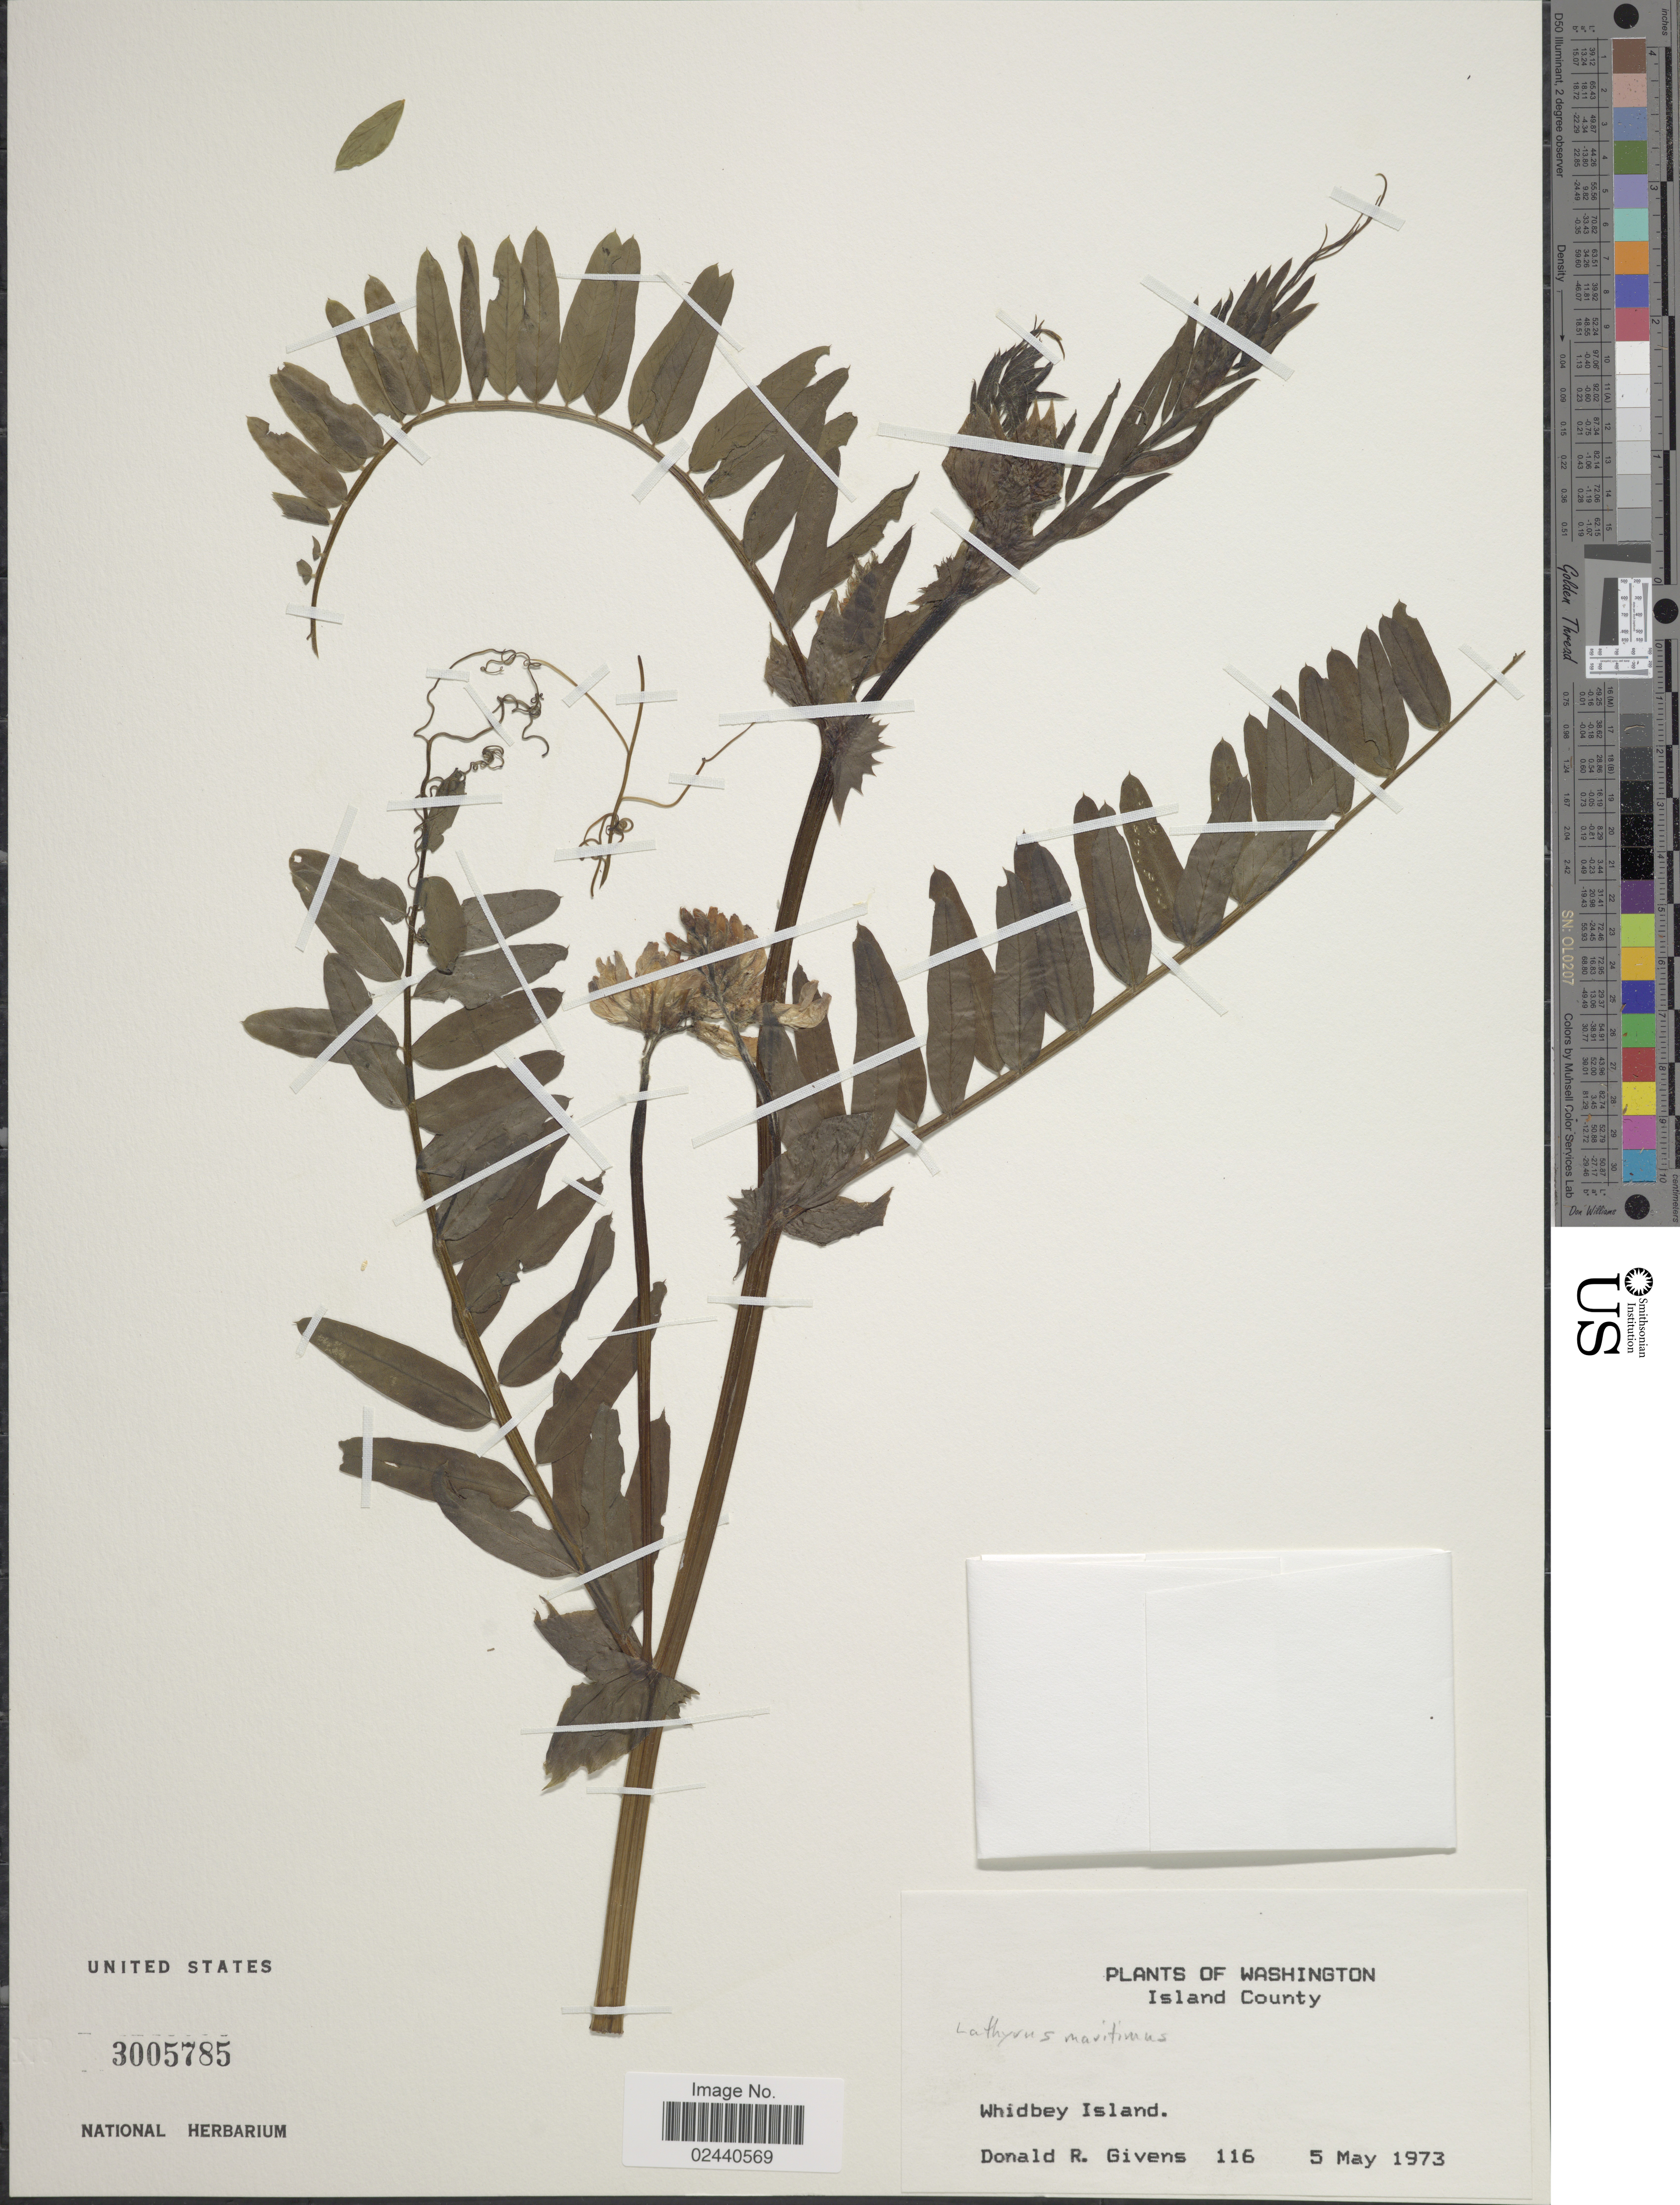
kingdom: Plantae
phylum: Tracheophyta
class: Magnoliopsida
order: Fabales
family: Fabaceae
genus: Lathyrus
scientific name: Lathyrus japonicus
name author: Willd.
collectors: D. Givens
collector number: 116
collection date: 1973-05-05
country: United States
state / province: Washington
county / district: Island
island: Whidbey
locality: Island County, Whidbey Island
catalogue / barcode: US 3005785